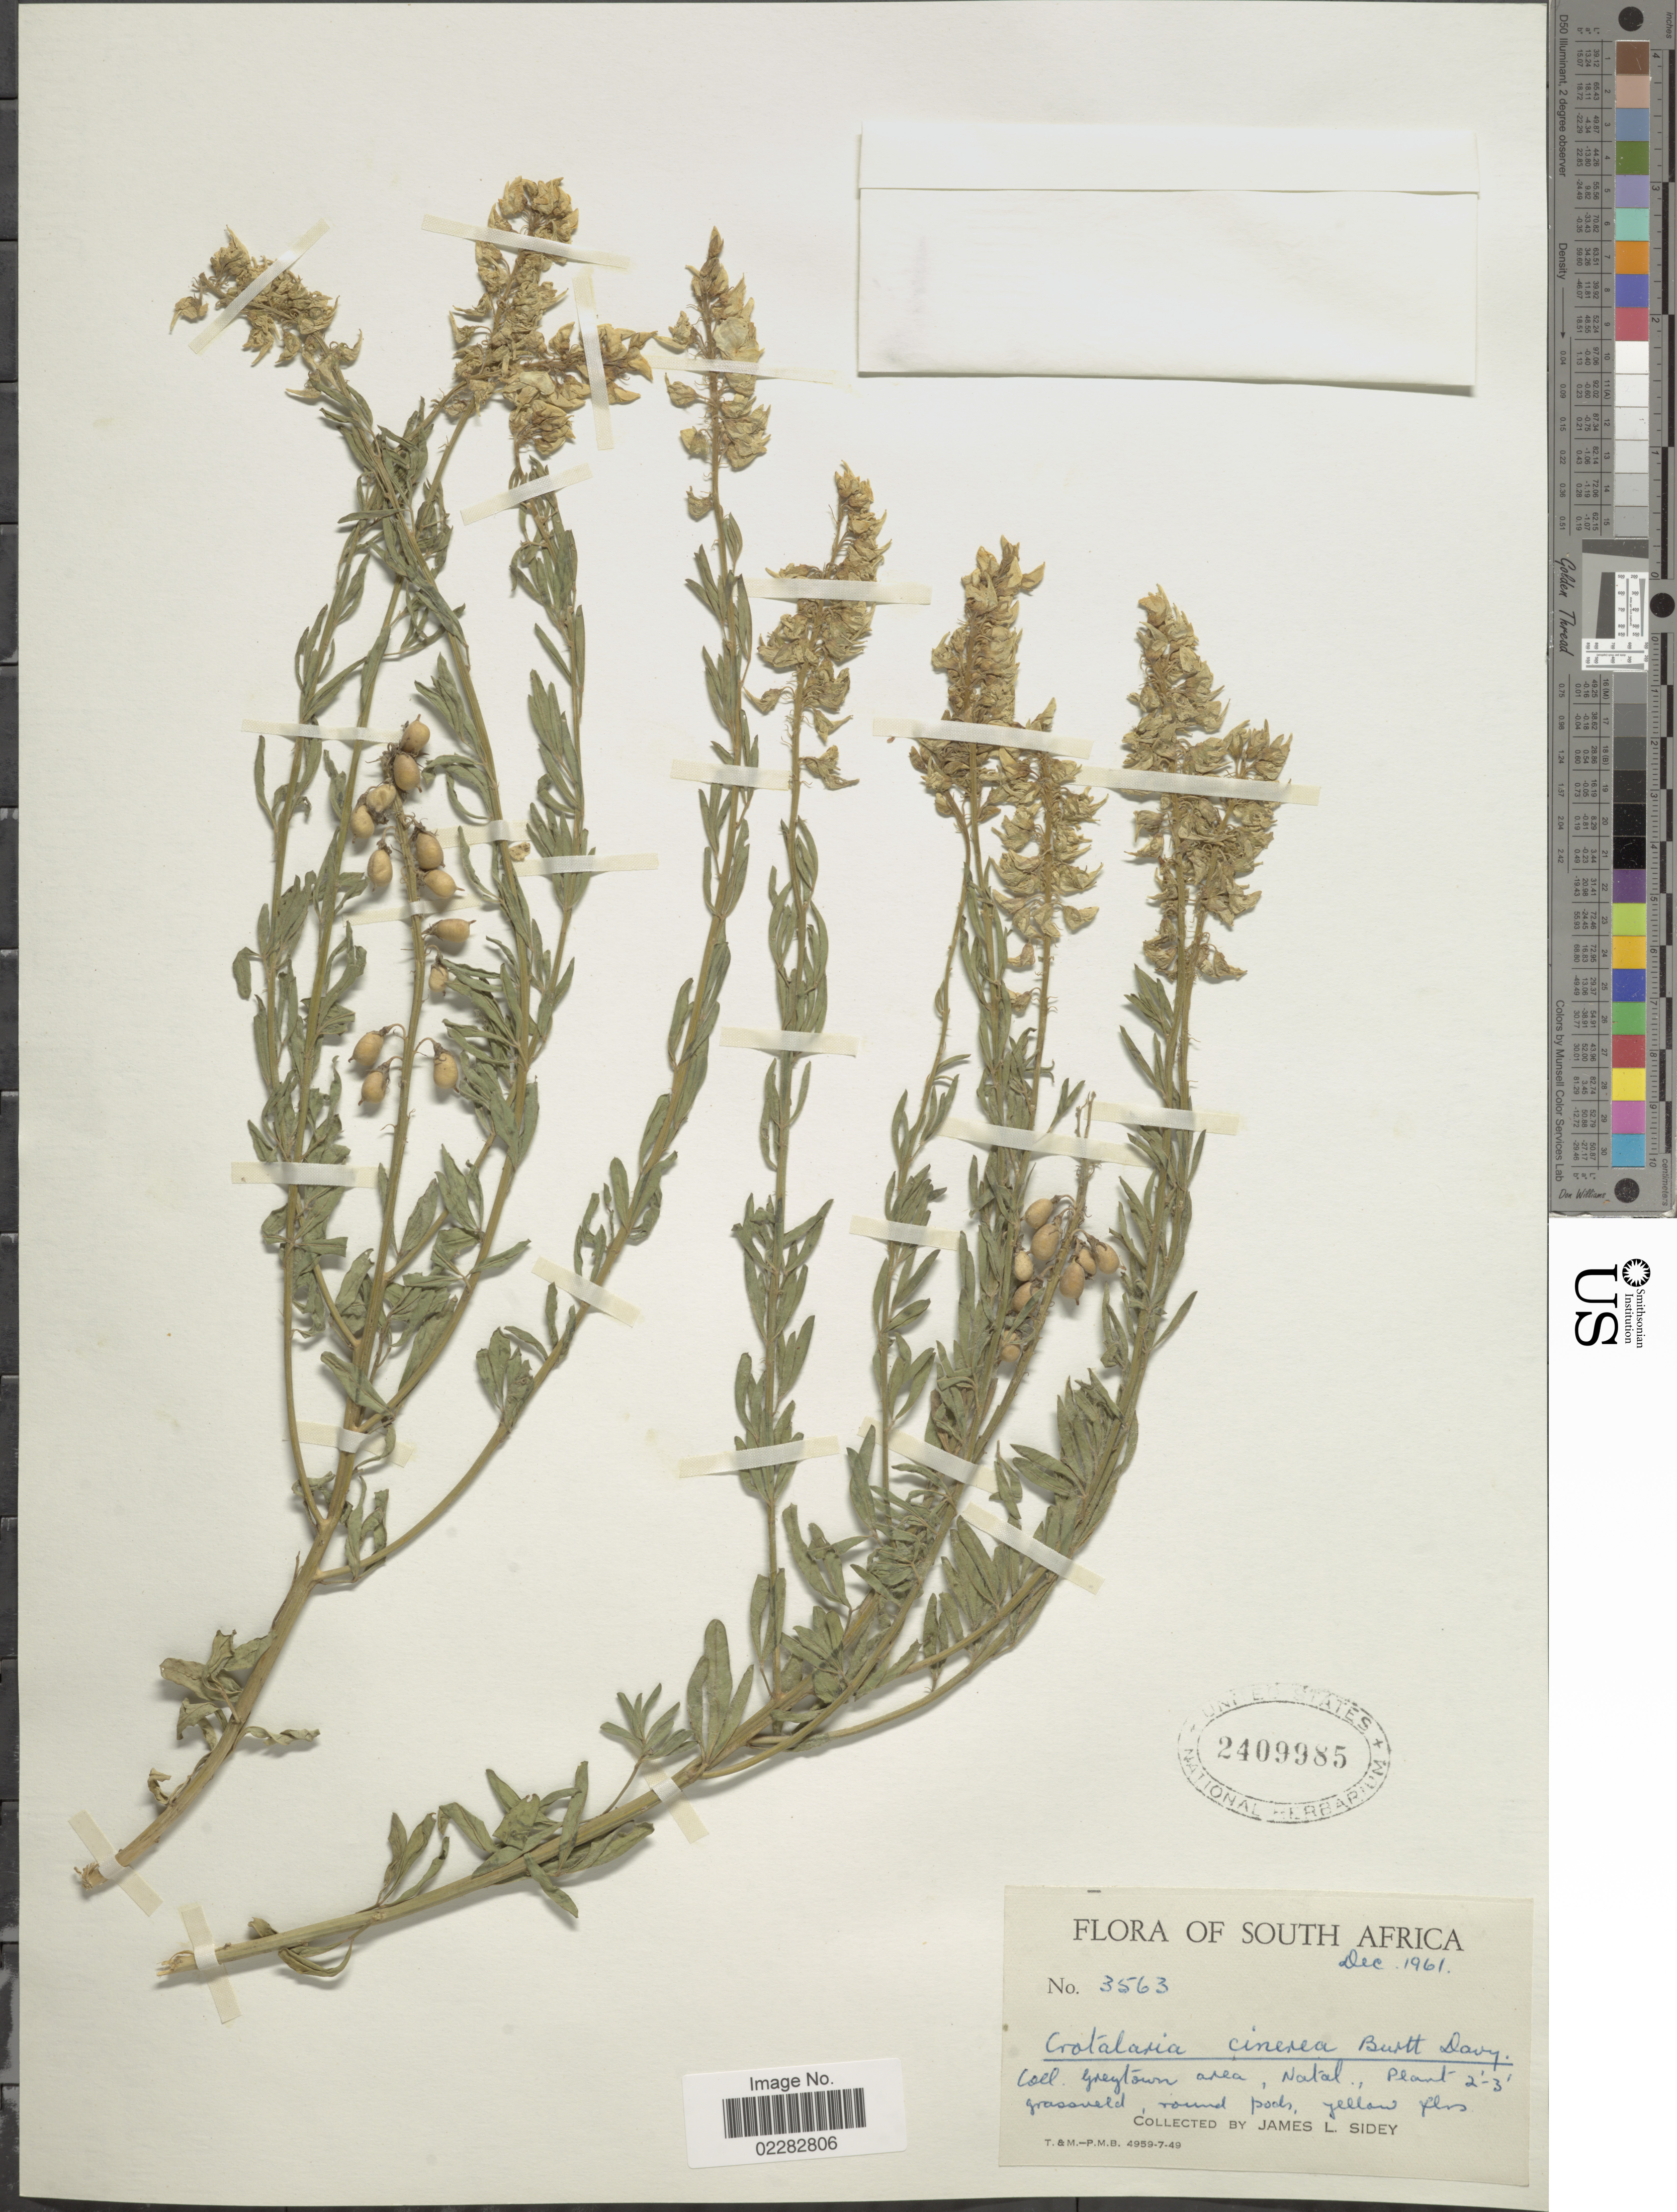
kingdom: Plantae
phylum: Tracheophyta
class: Magnoliopsida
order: Fabales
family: Fabaceae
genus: Crotalaria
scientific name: Crotalaria cinerea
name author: Verd.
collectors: J. L. Sidey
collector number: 3563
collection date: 1961-12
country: South Africa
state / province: KwaZulu-Natal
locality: Greytown area, Natal.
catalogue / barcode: US 2409985